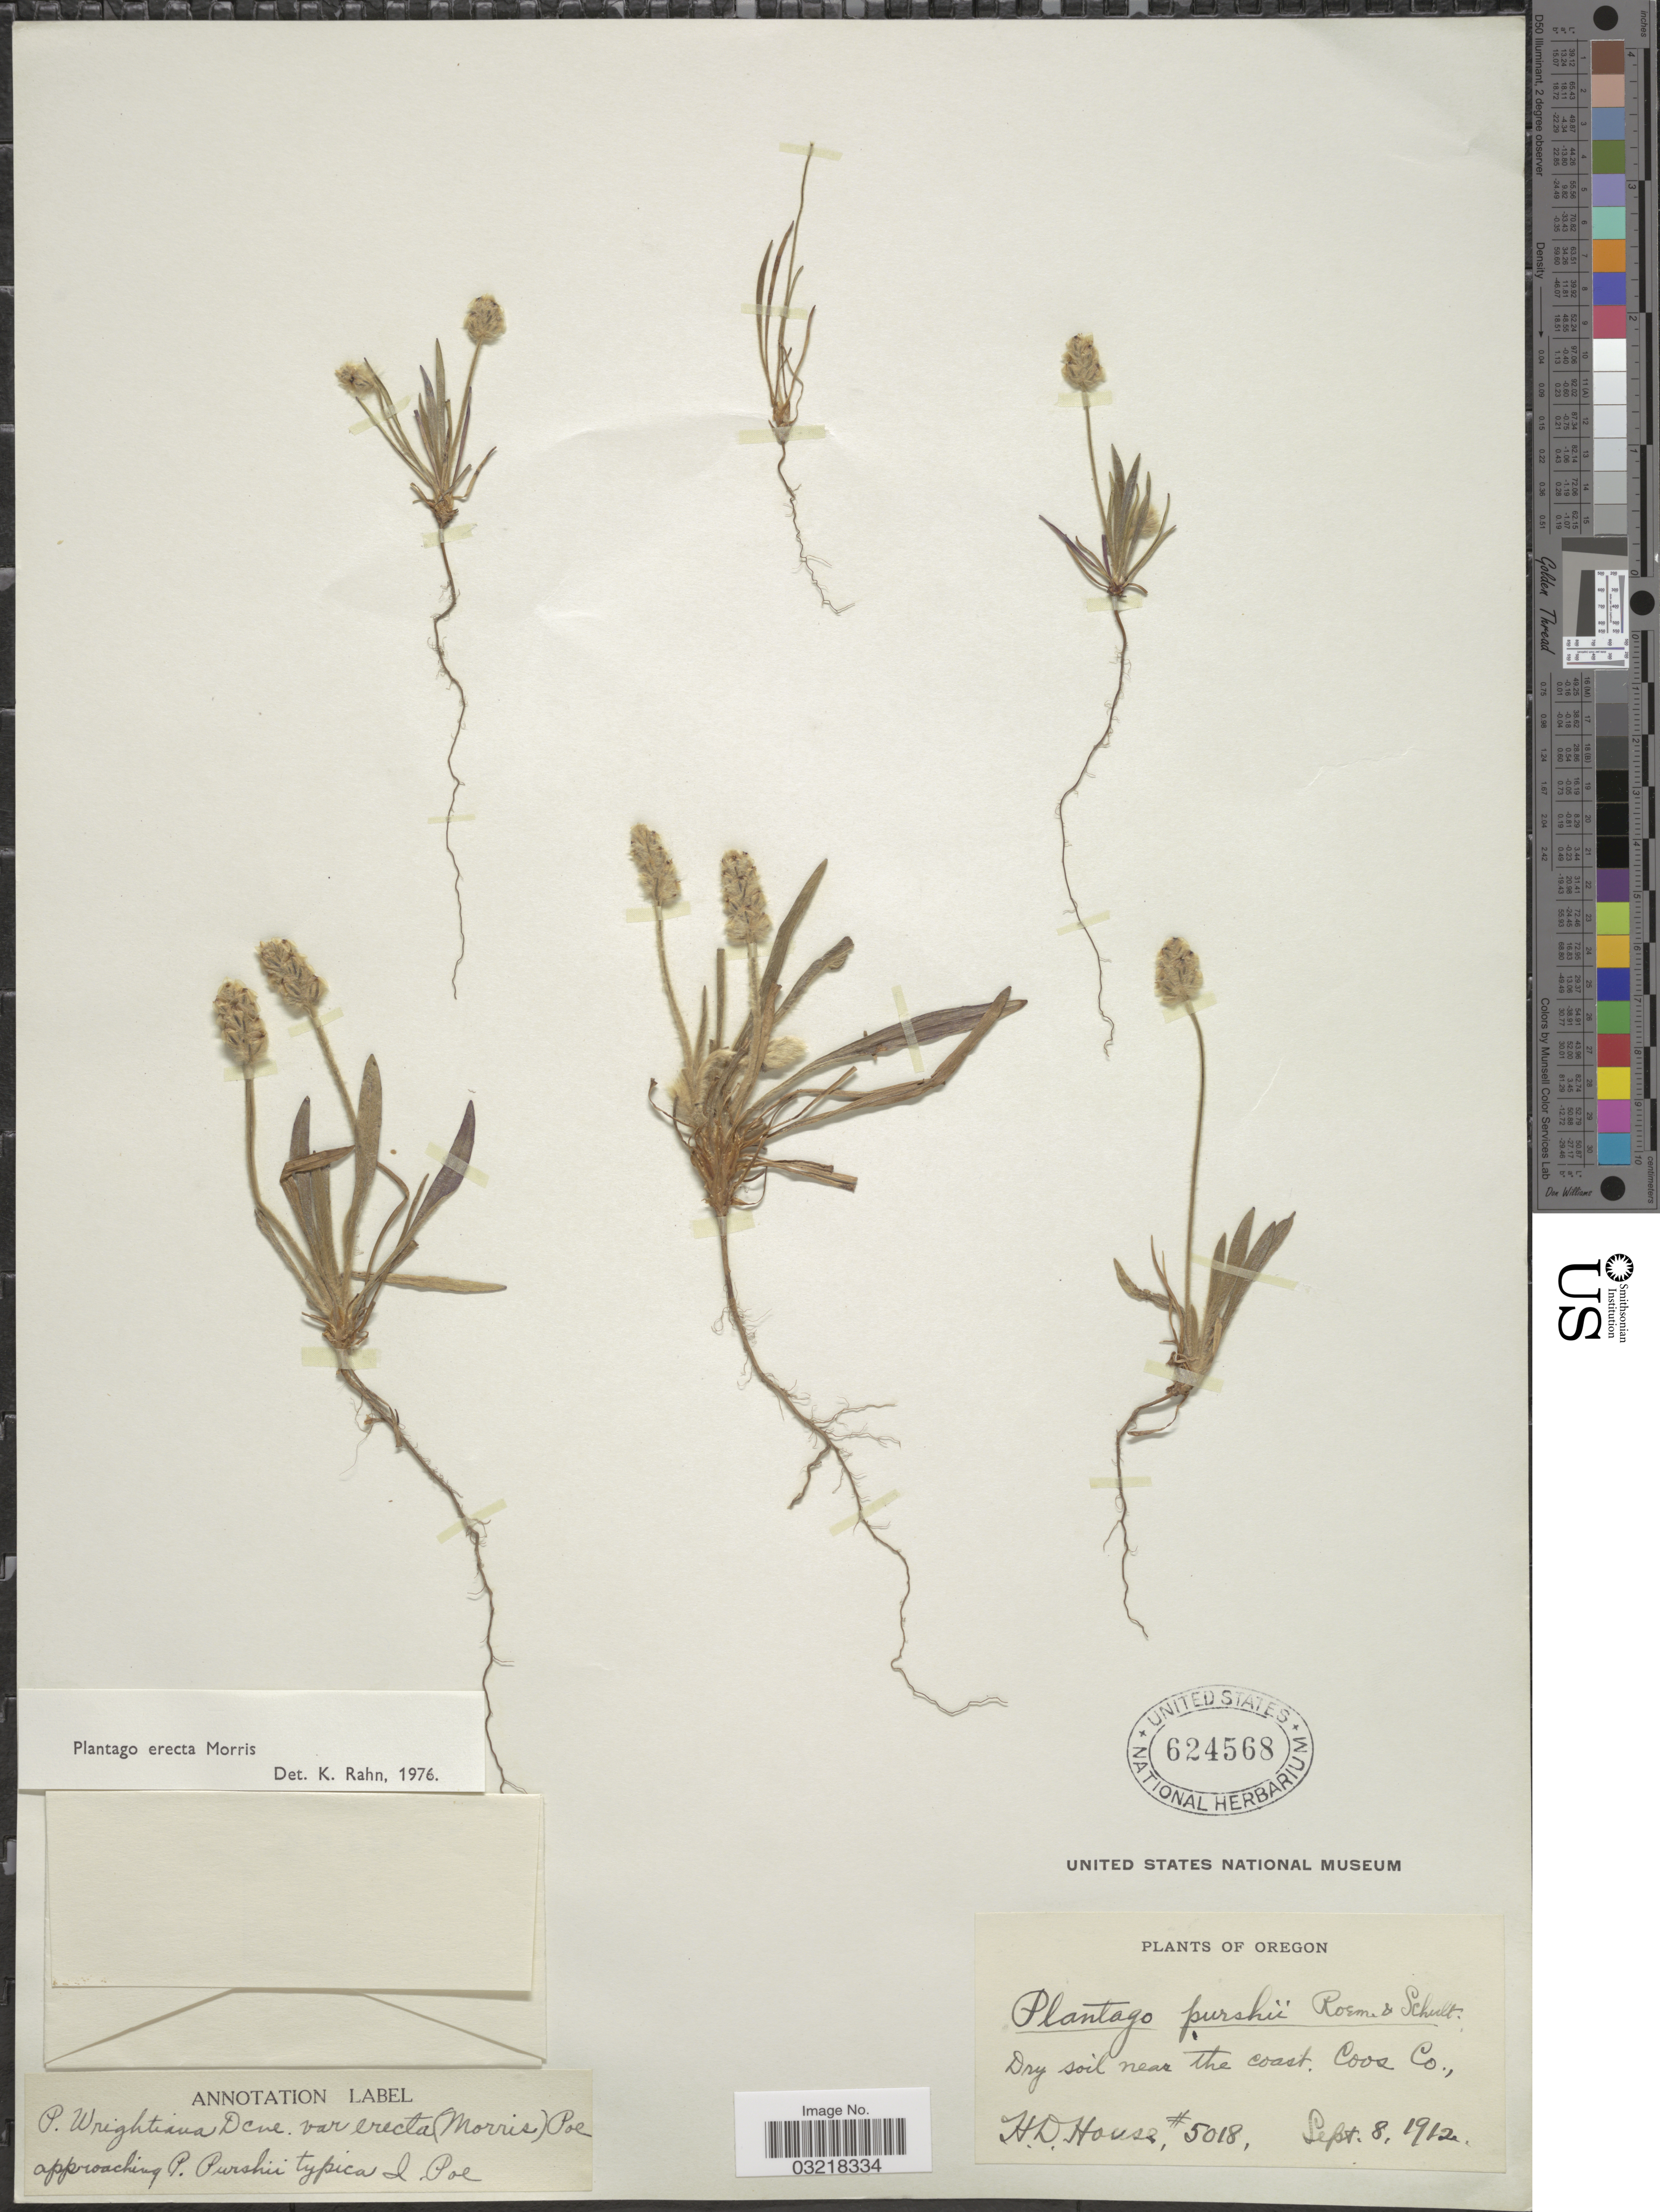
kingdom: Plantae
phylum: Tracheophyta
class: Magnoliopsida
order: Lamiales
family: Plantaginaceae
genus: Plantago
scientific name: Plantago erecta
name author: Morris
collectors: H. D. House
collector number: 5018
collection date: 1912-09-08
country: United States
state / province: Oregon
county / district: Coos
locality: Dry soil near the coast. Coos Co.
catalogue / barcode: US 624568